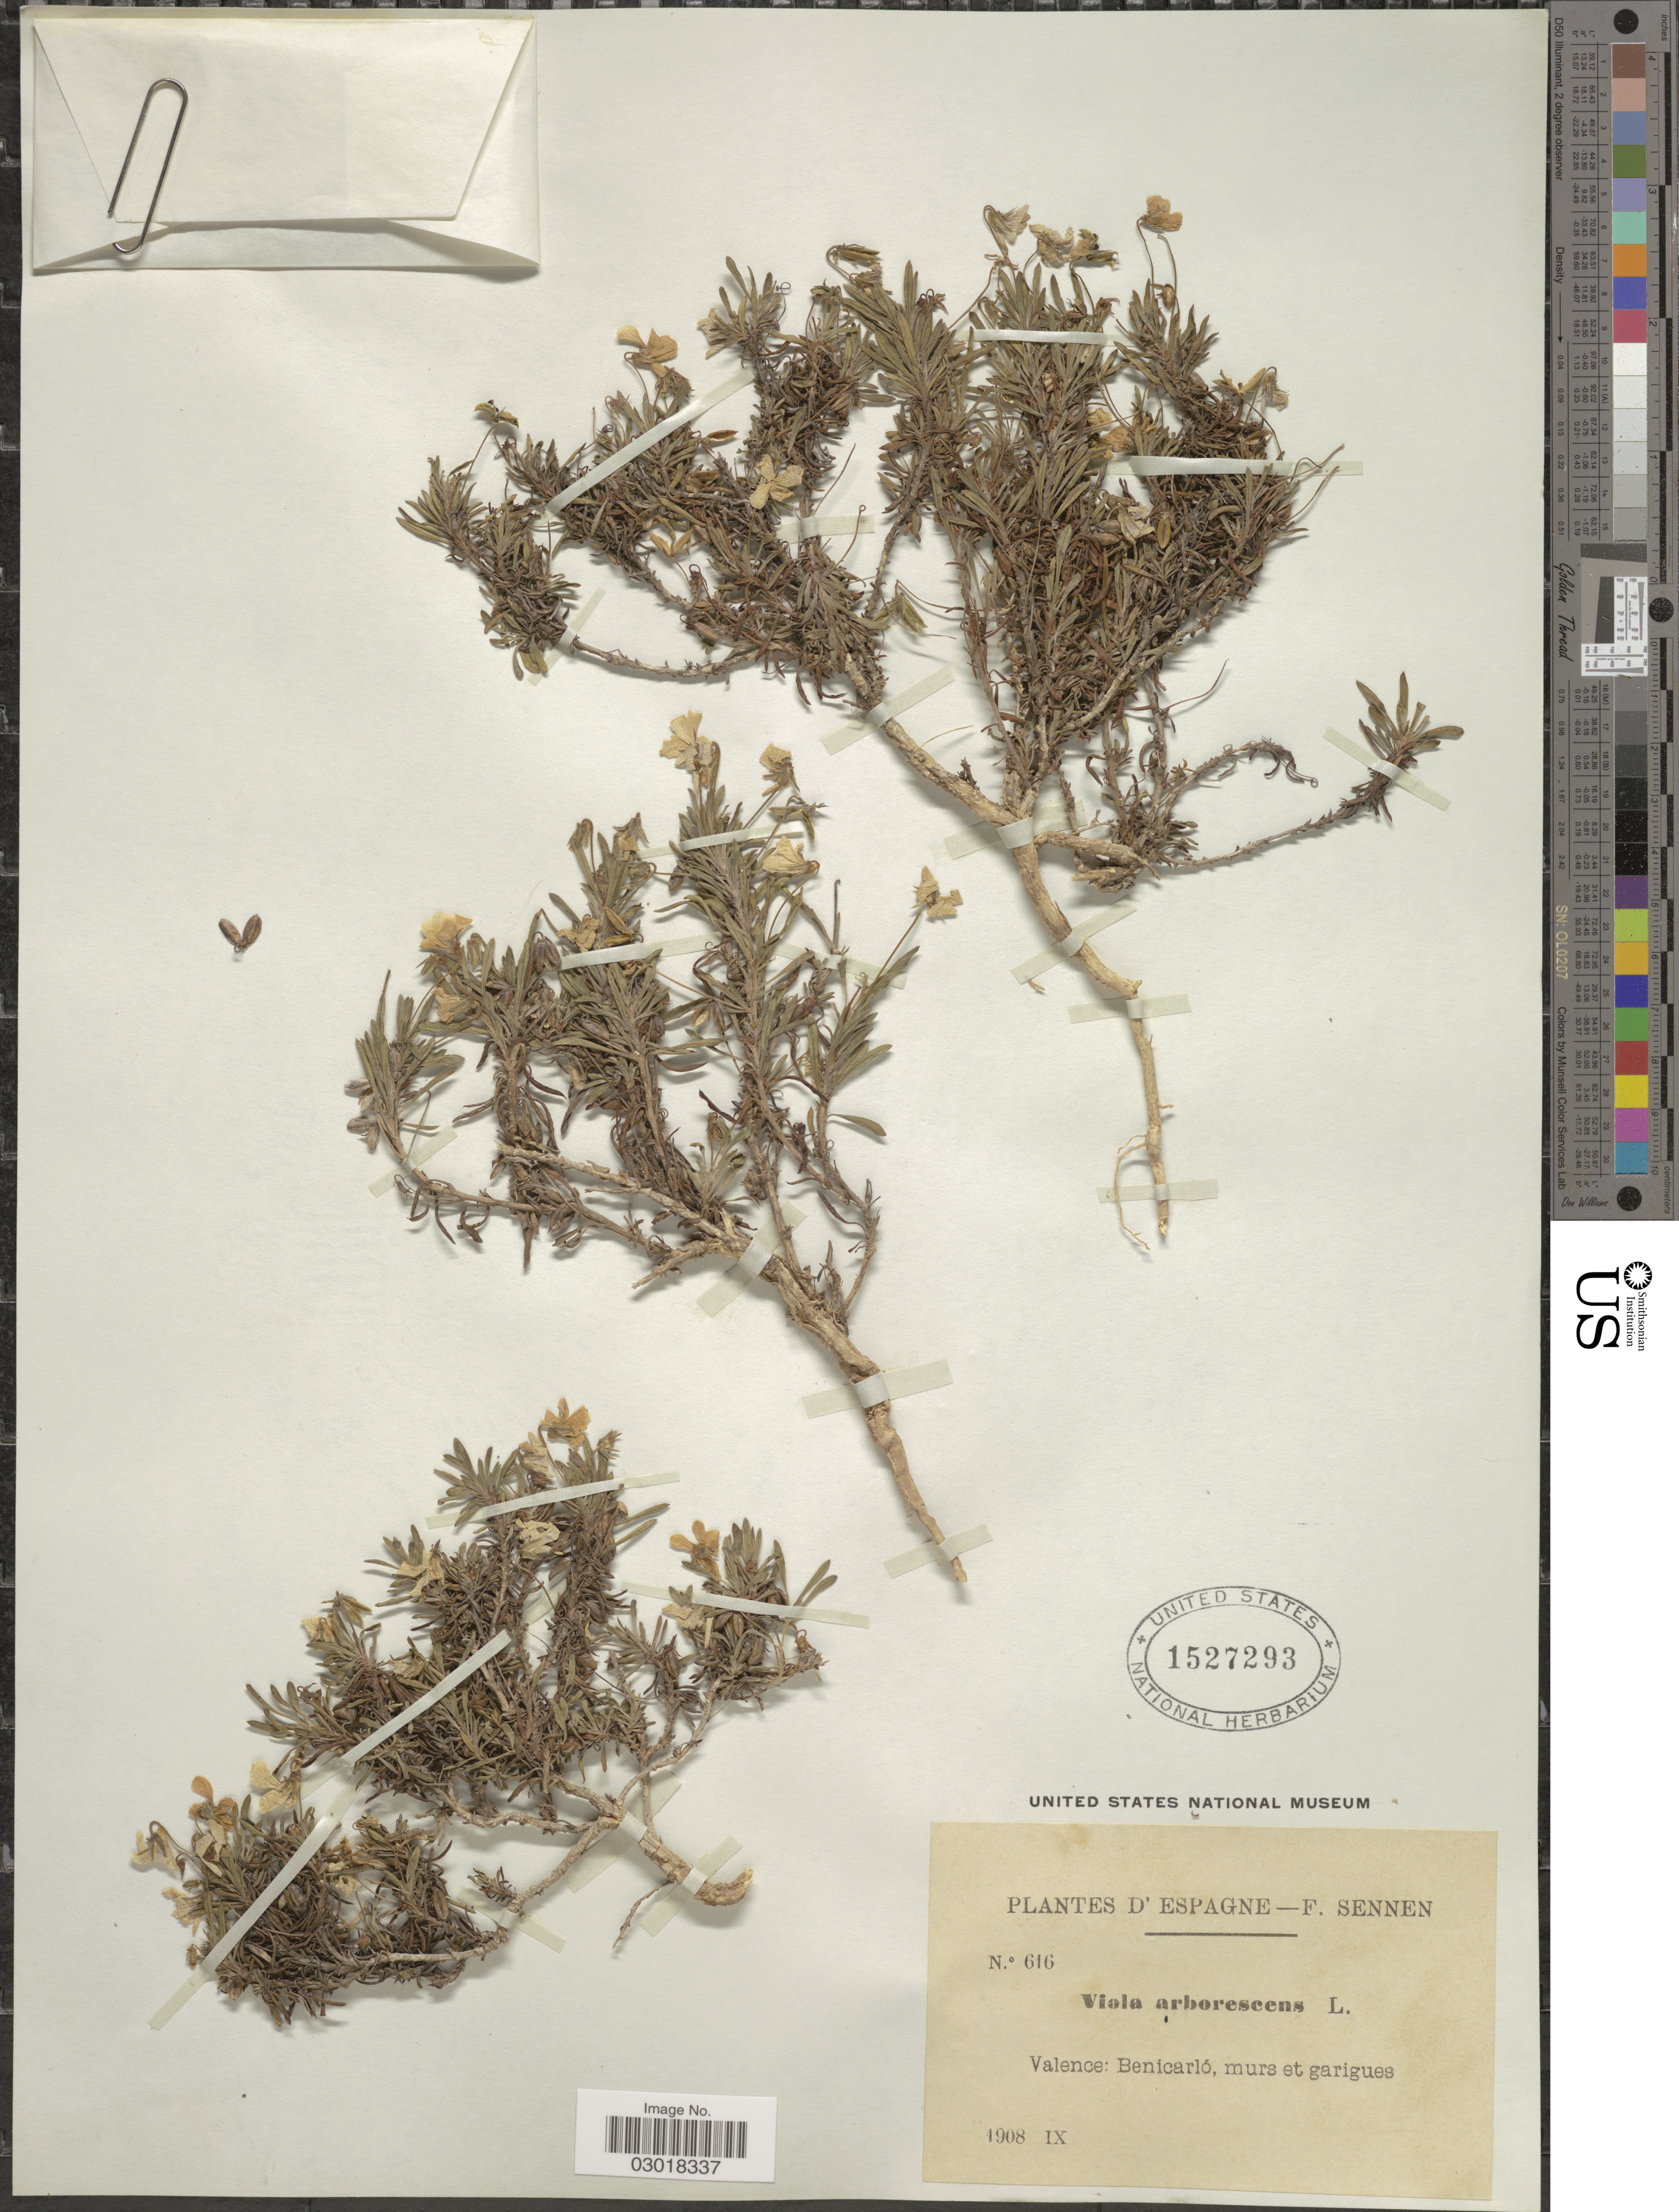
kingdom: Plantae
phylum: Tracheophyta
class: Magnoliopsida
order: Malpighiales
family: Violaceae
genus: Viola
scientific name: Viola arborescens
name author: L.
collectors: E. Sennen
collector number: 616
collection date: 1908-09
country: Spain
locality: Espagne. Valence: Benicarló, murs et garigues.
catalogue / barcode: US 1527293